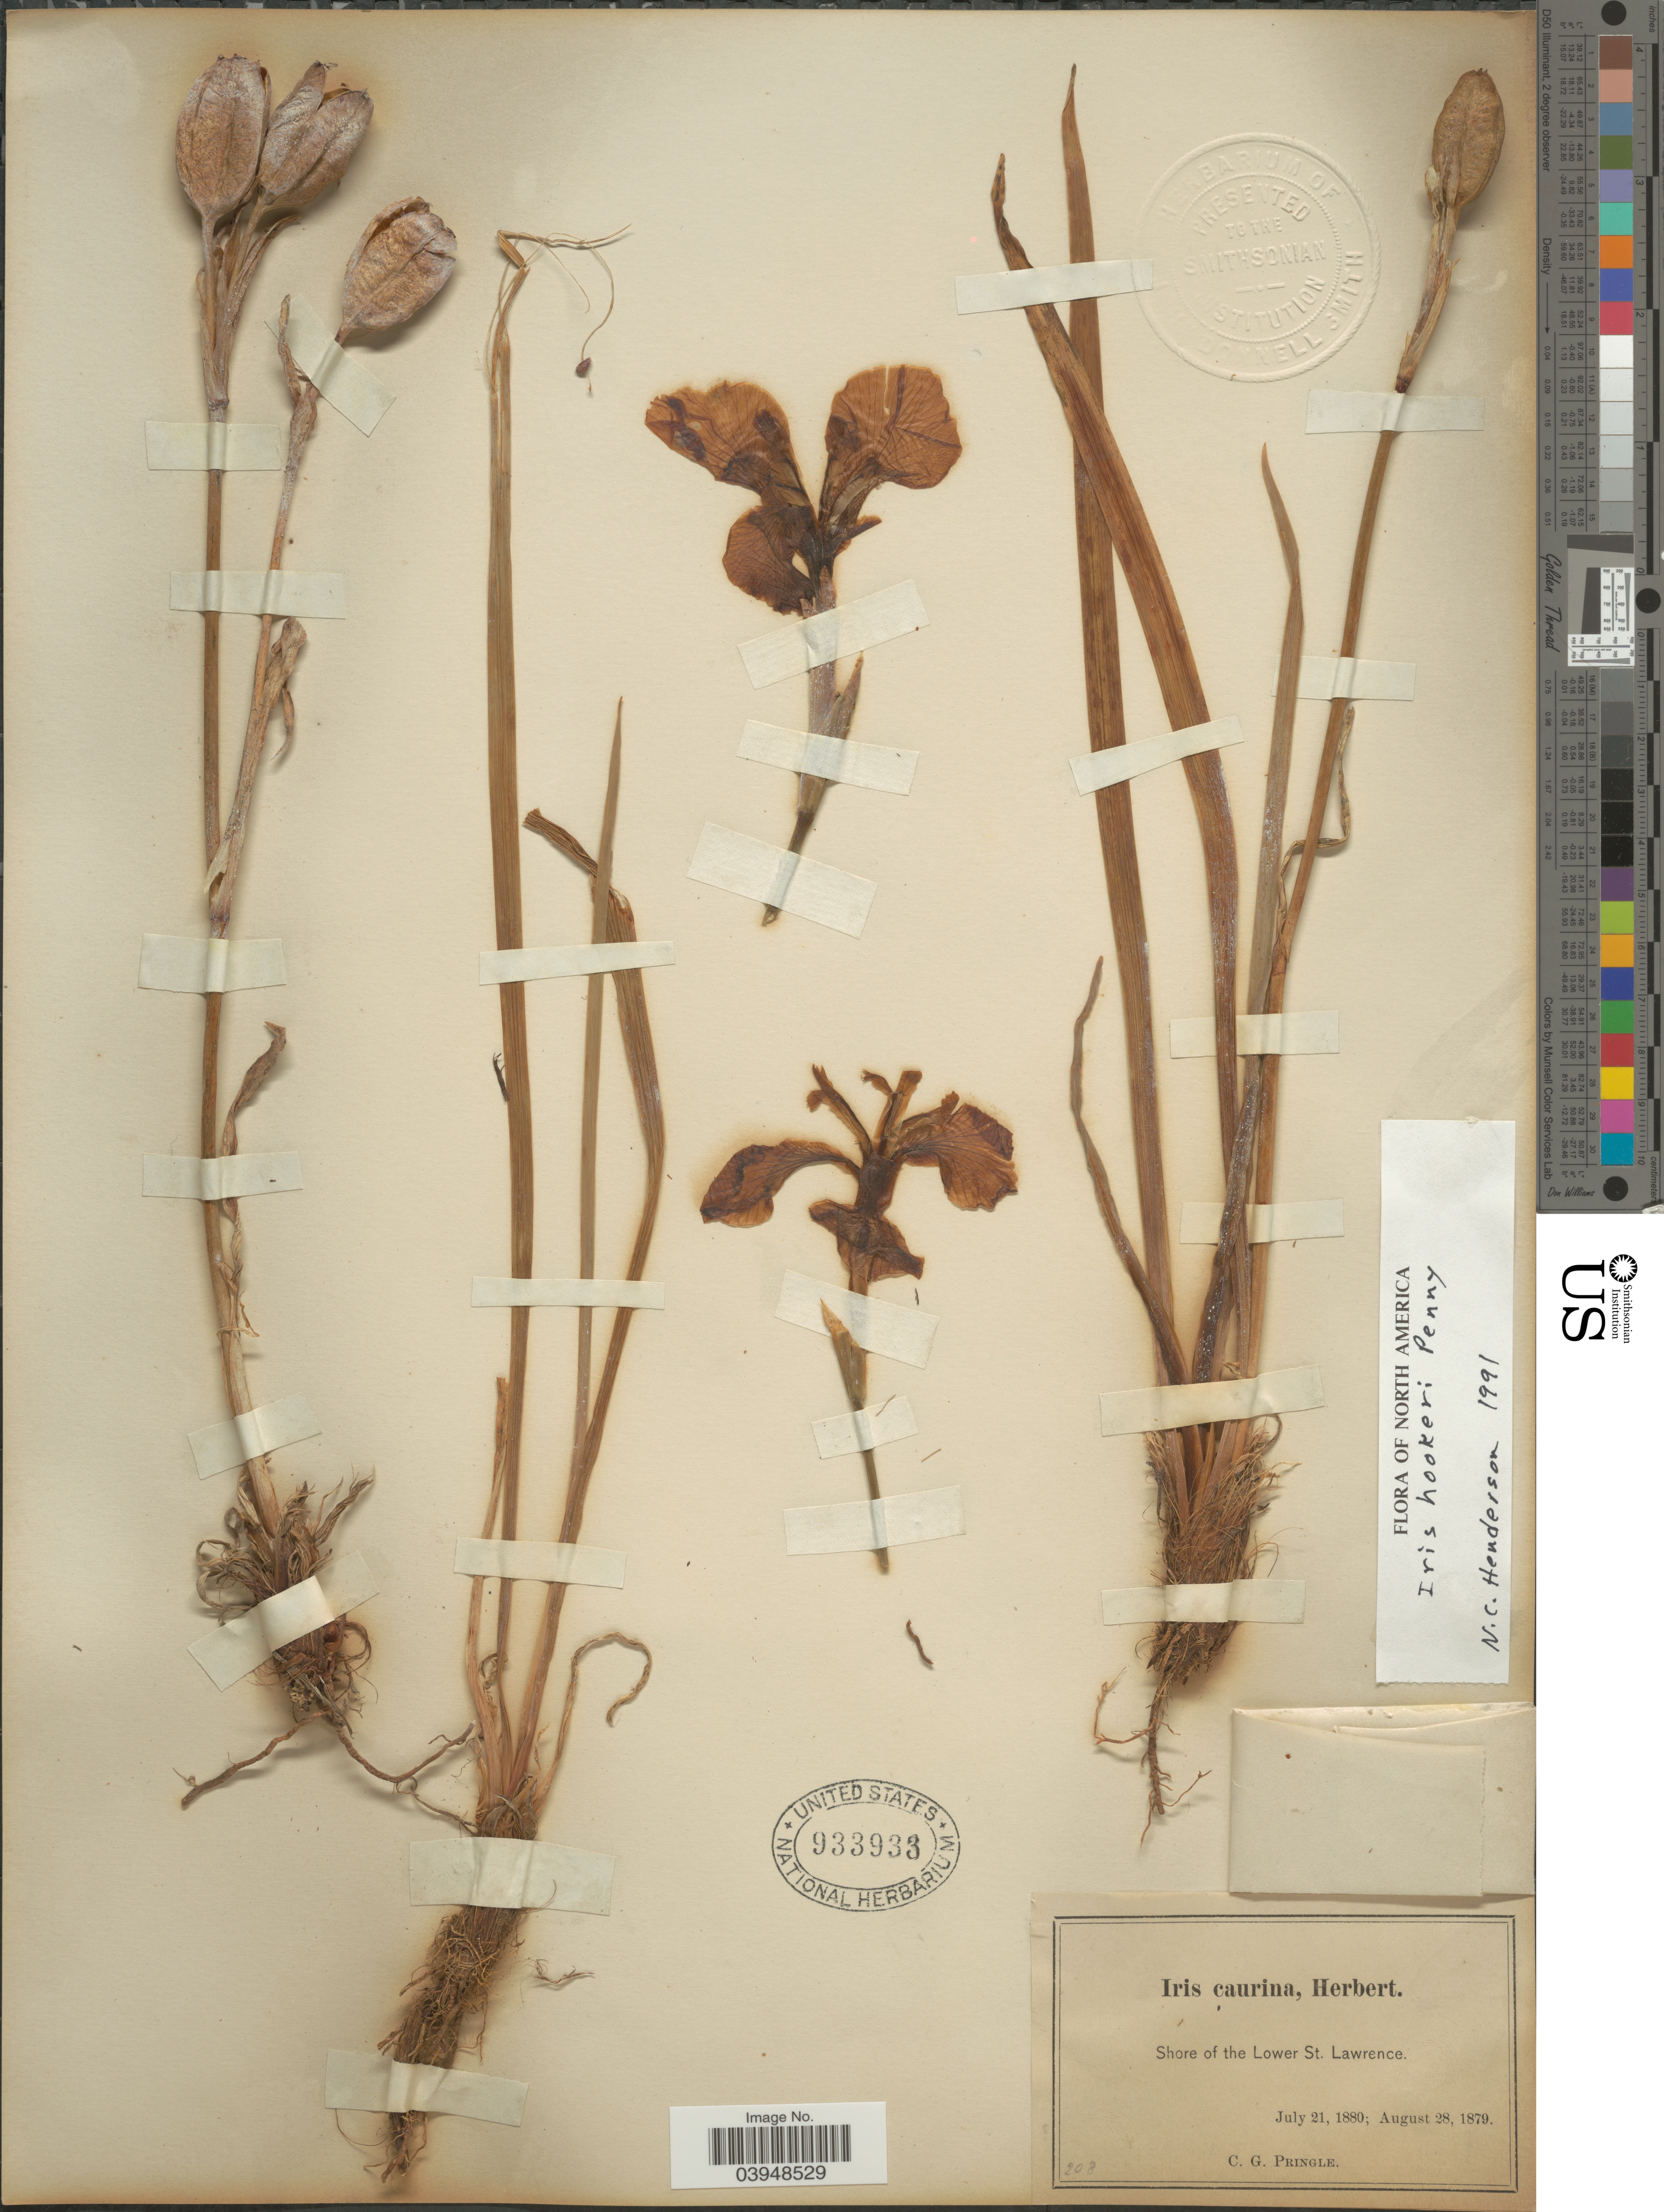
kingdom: Plantae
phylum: Tracheophyta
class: Liliopsida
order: Asparagales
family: Iridaceae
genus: Iris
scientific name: Iris hookeri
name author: Penny ex G. Don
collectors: C. G. Pringle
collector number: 208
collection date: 1879-08-28/1880-07-21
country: Canada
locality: Shore of the Lower St. Lawrence.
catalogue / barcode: US 933933